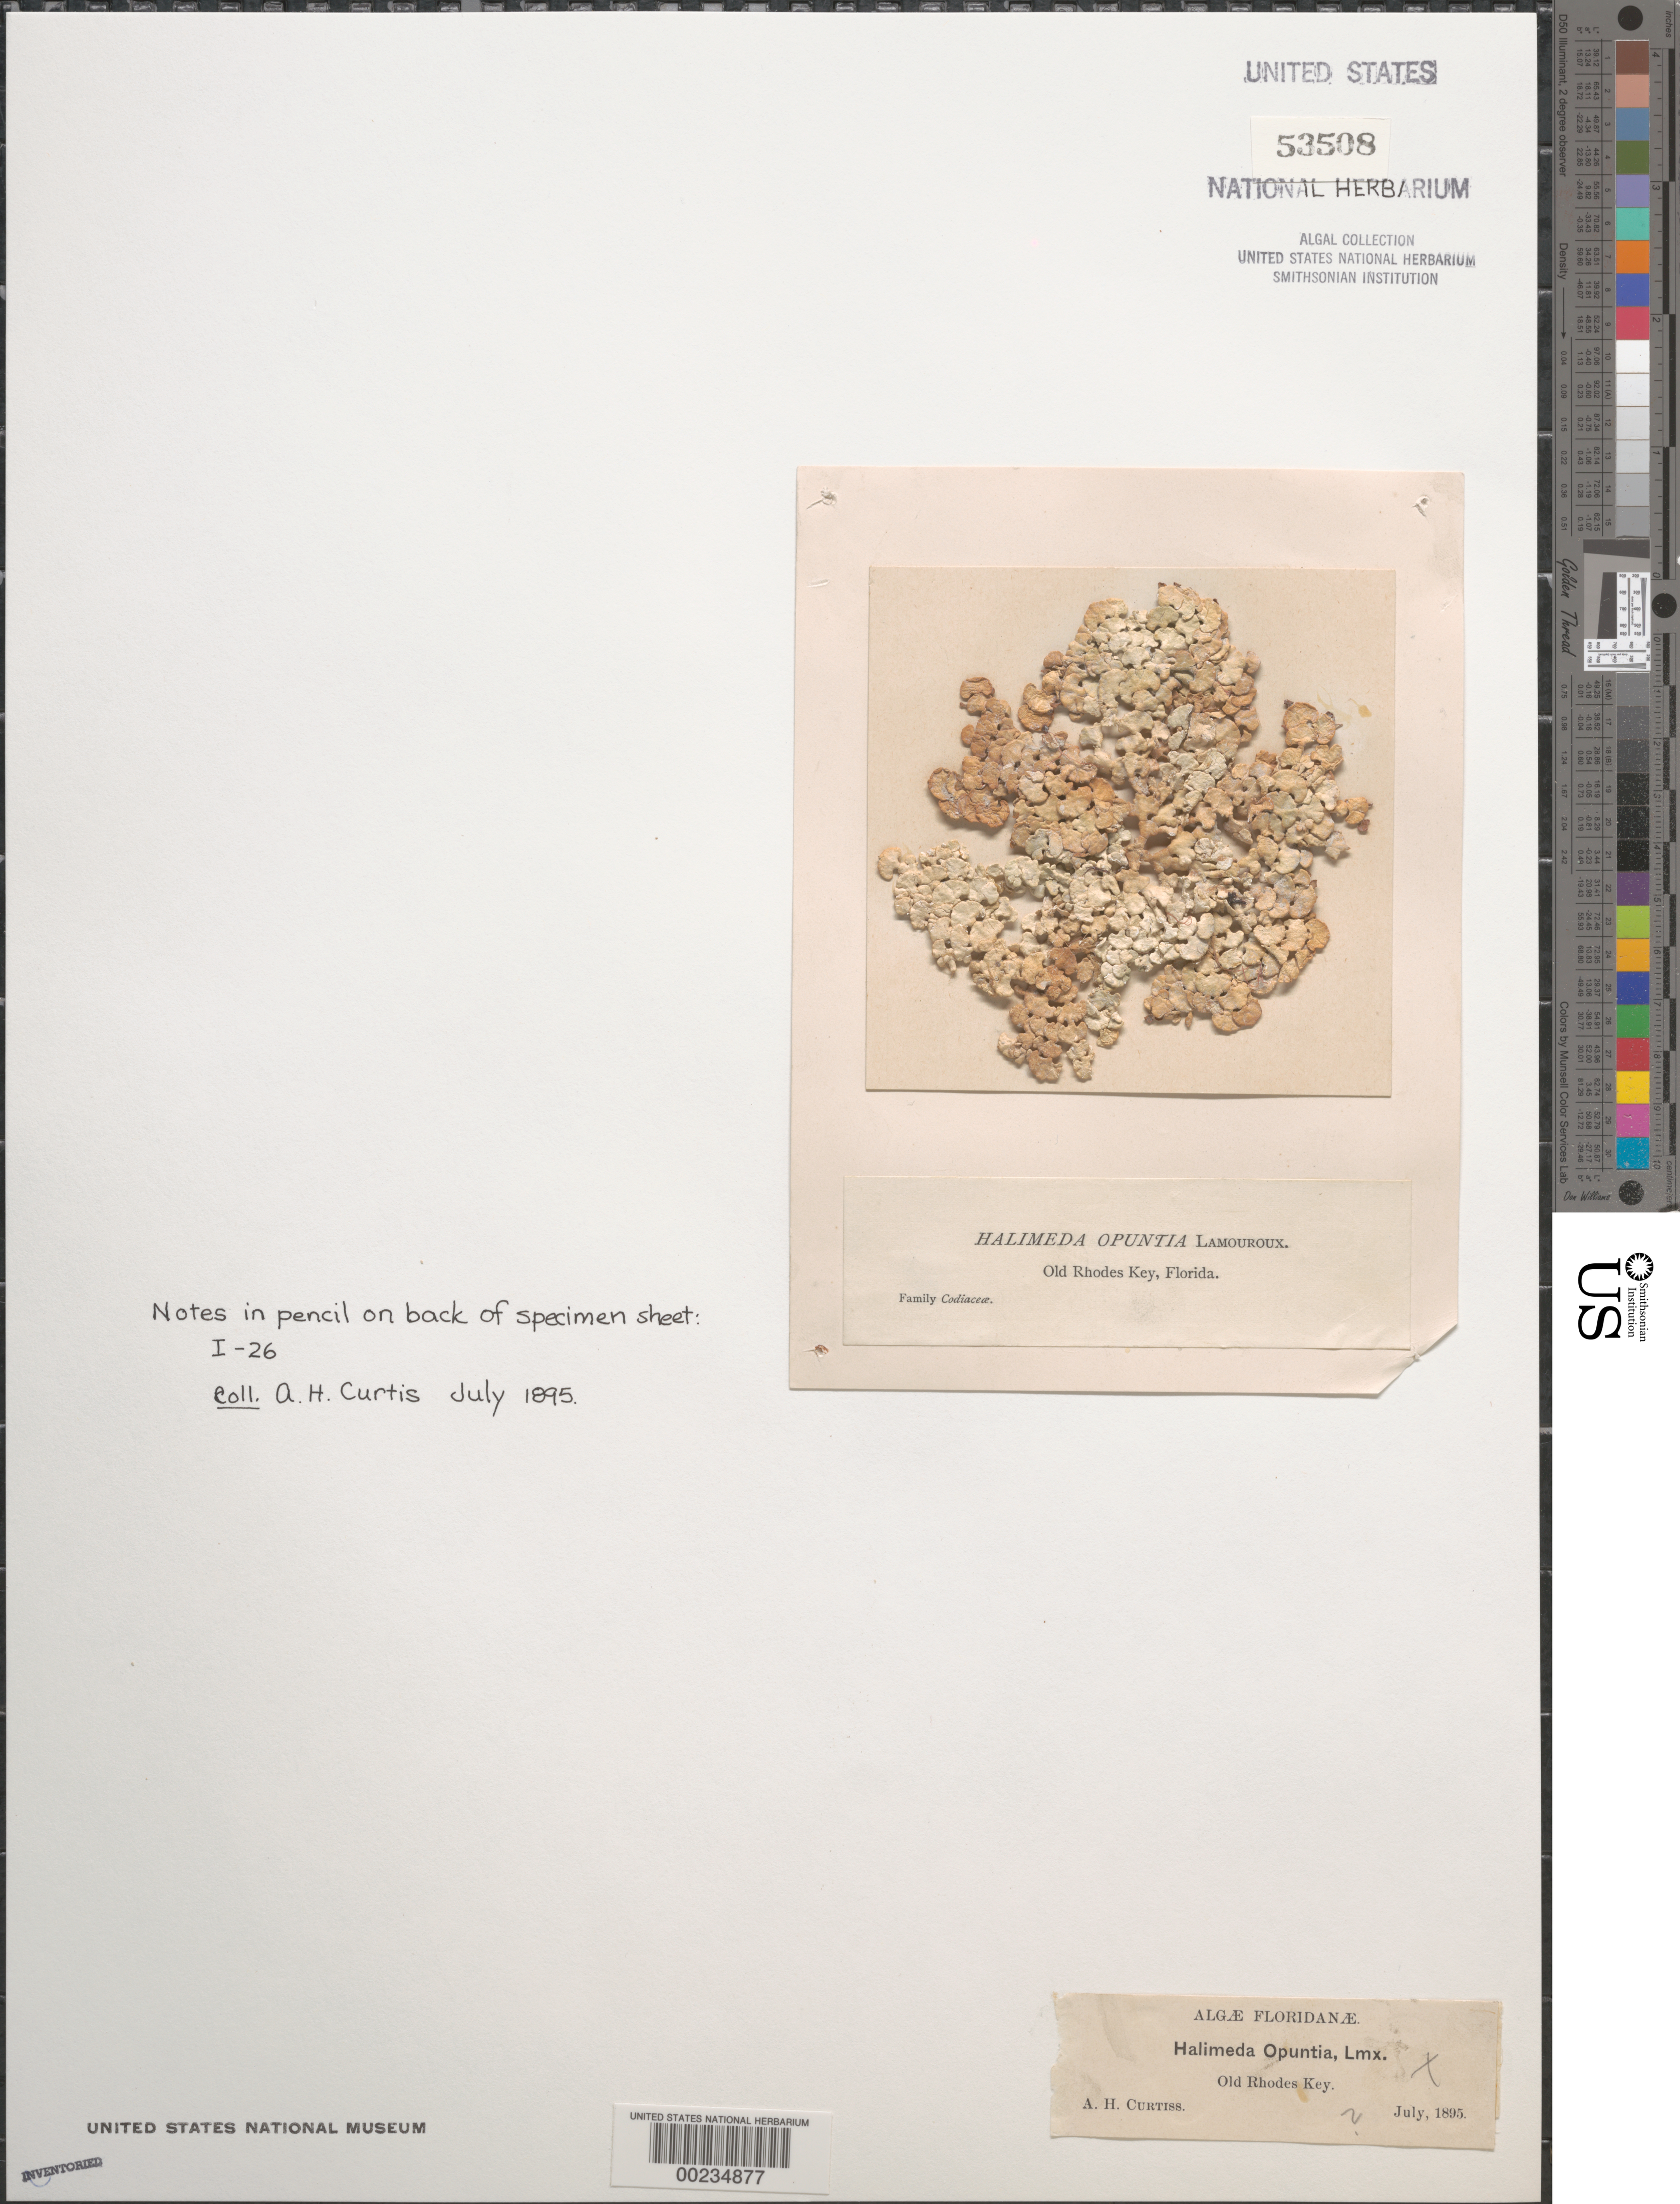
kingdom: Plantae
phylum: Chlorophyta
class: Ulvophyceae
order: Bryopsidales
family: Halimedaceae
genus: Halimeda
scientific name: Halimeda opuntia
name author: (L.) J.V.Lamouroux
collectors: A. H. Curtiss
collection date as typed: Jul 1895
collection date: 1895-07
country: United States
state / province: Florida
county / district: Miami-Dade County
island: Old Rhodes Key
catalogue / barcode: US 53508